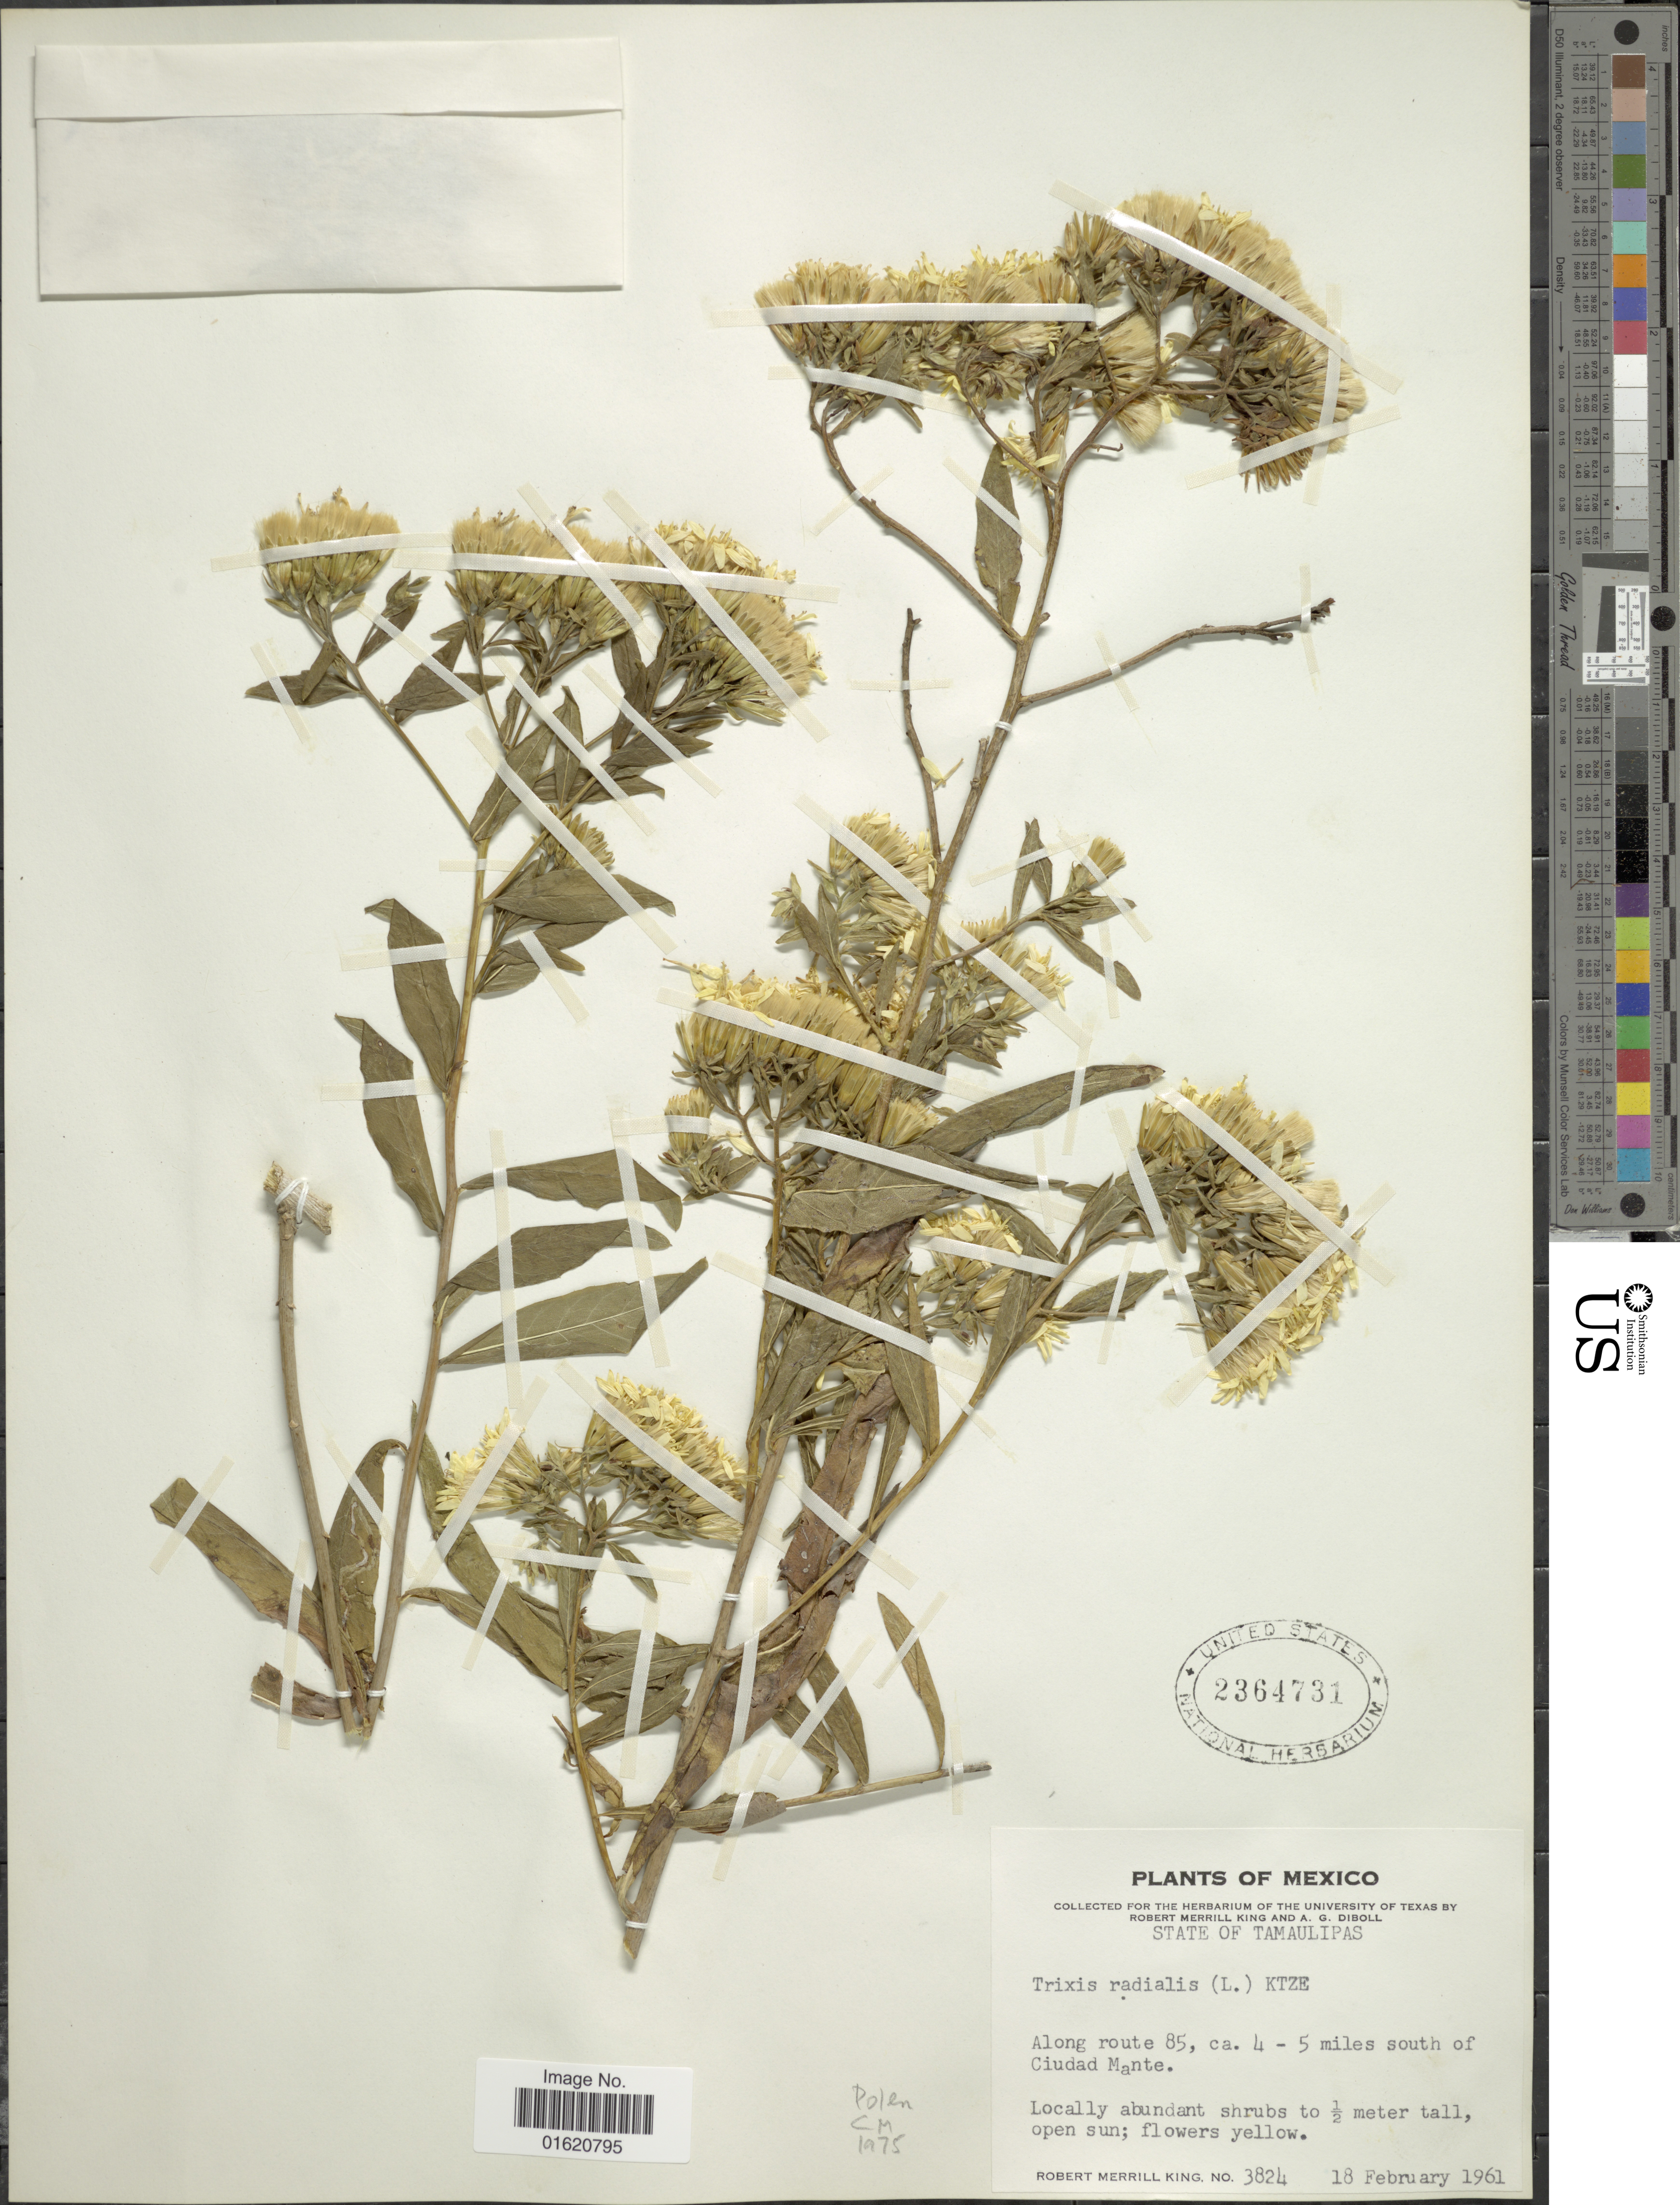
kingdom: Plantae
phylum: Tracheophyta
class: Magnoliopsida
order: Asterales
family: Asteraceae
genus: Trixis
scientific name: Trixis inula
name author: Crantz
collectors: R. M. King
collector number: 3824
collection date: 1961-02-18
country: Mexico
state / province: Tamaulipas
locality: Along route 85, ca. 4-5 miles south of Ciudad Mante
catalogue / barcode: US 2364731